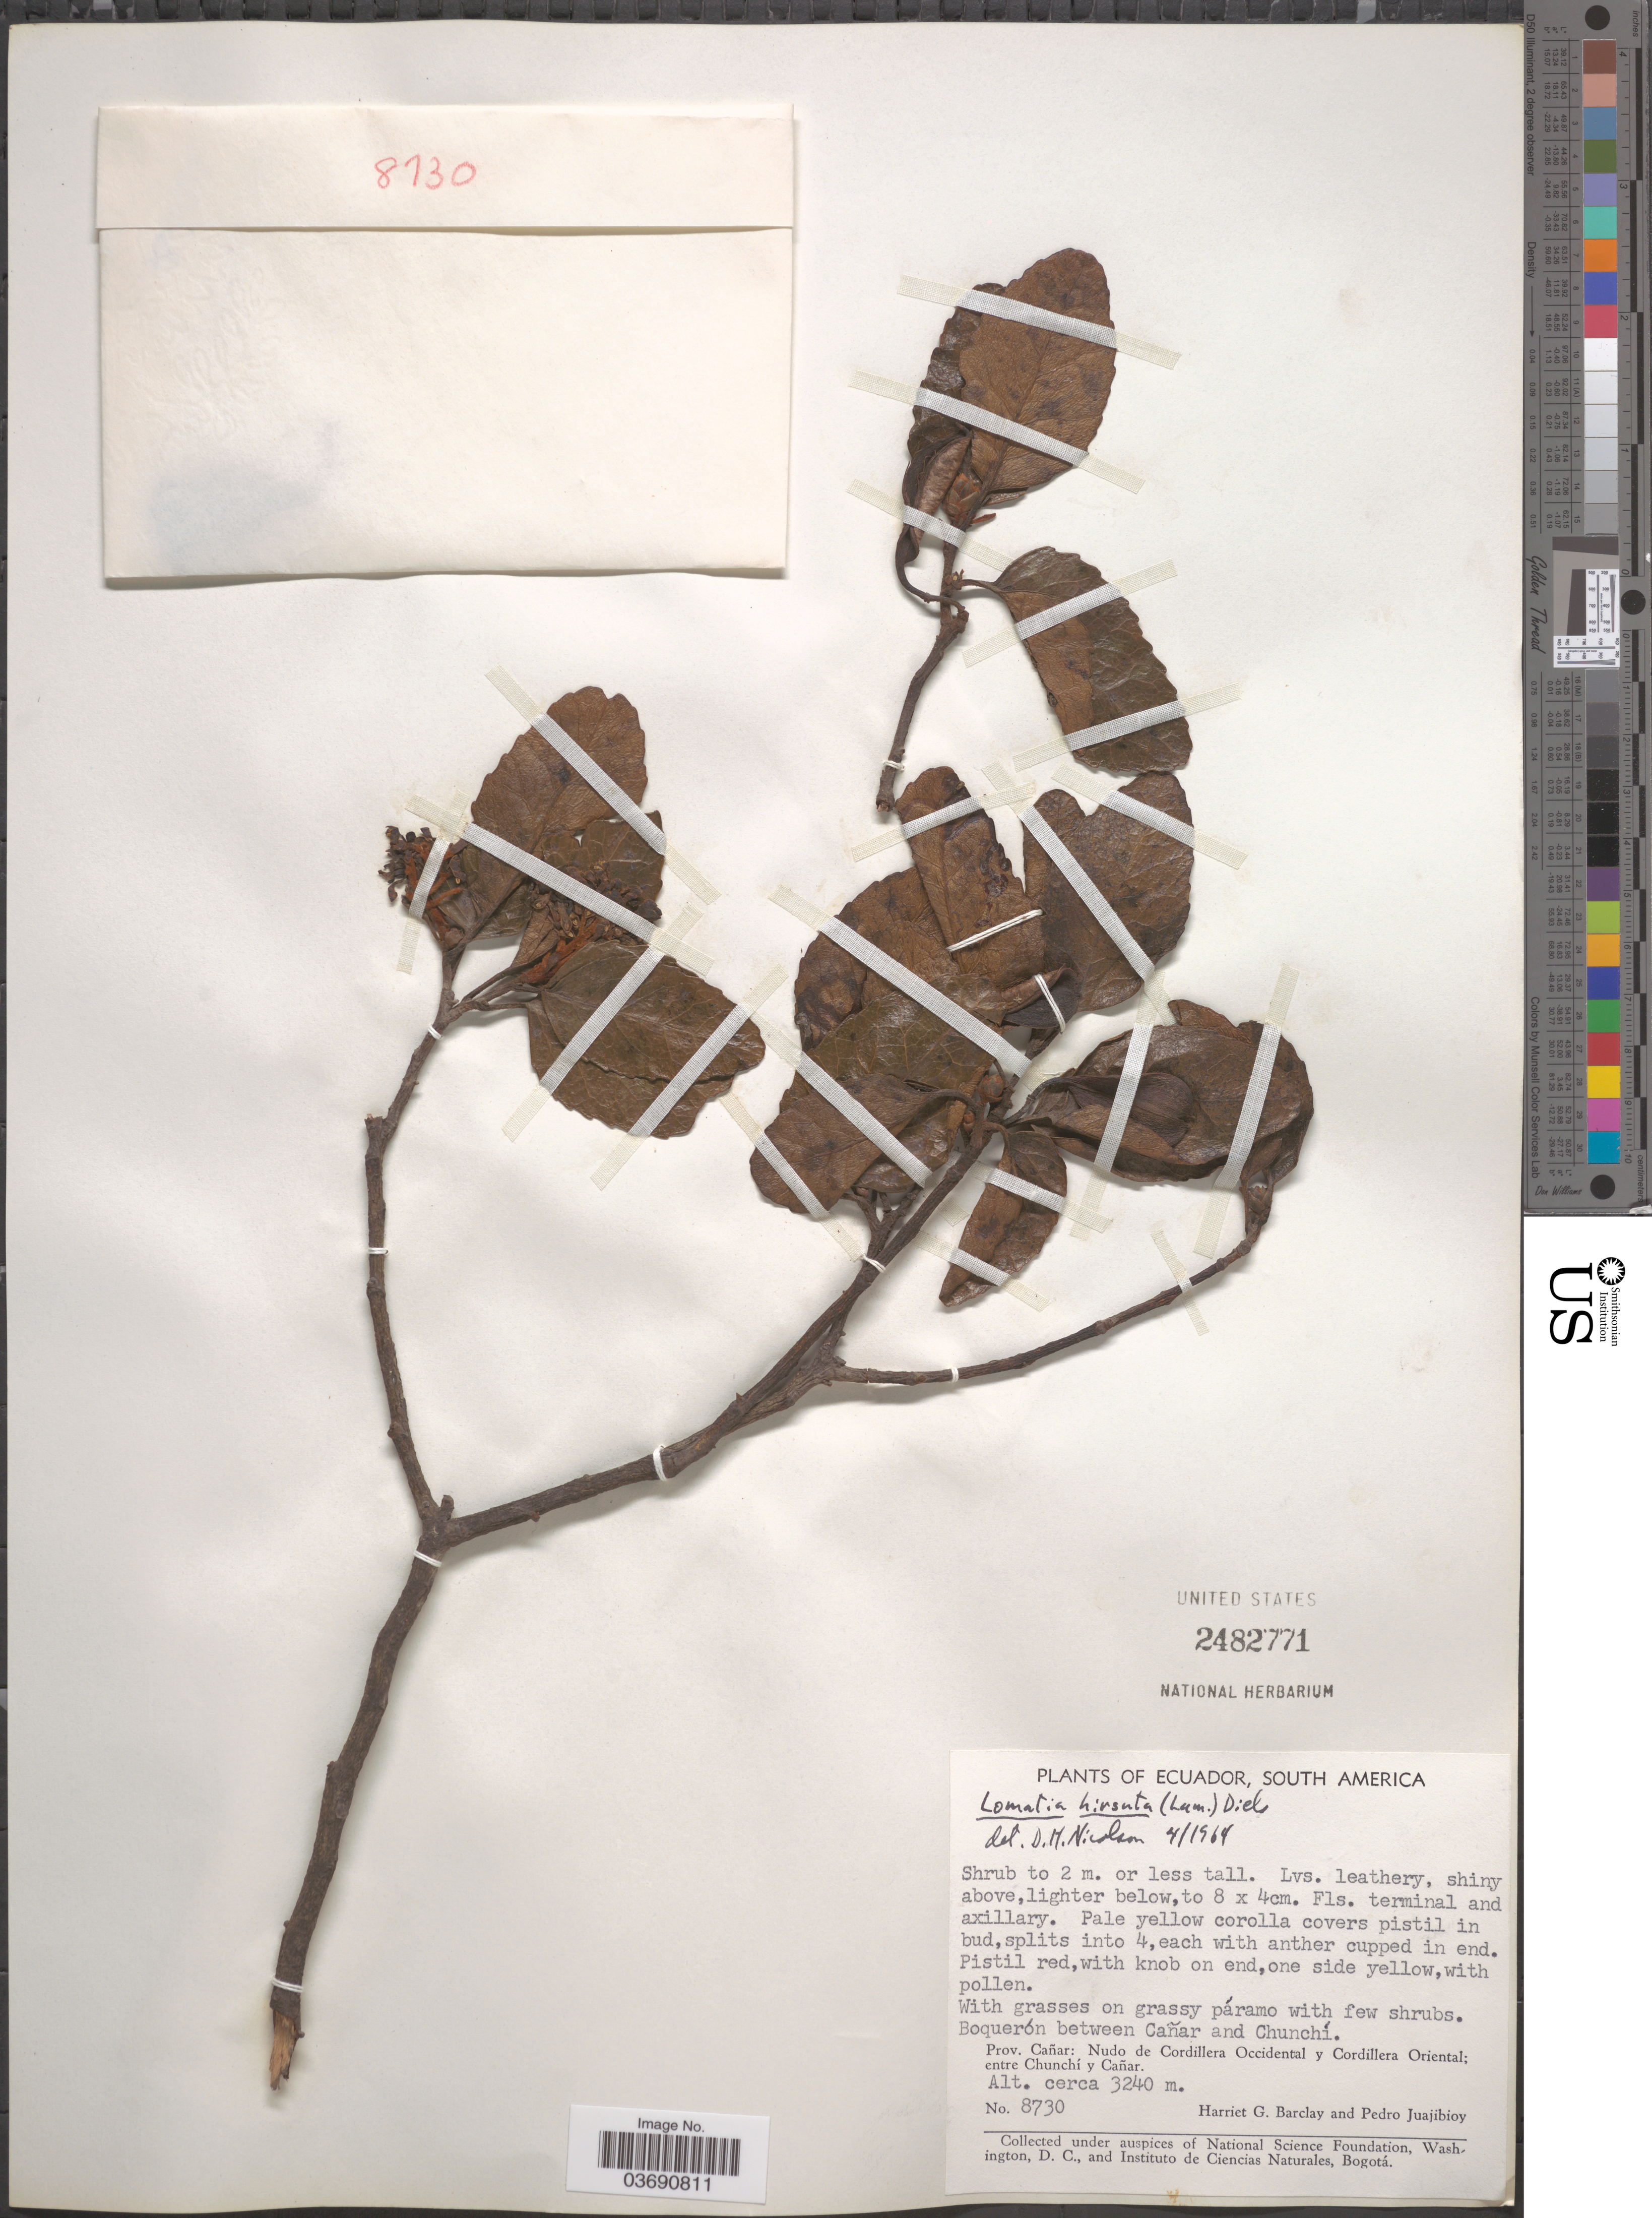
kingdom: Plantae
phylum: Tracheophyta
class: Magnoliopsida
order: Proteales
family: Proteaceae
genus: Lomatia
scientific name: Lomatia hirsuta subsp. hirsuta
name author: (Lam.) Diels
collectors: H. G. Barclay & P. Juajibioy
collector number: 8730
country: Ecuador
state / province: Cañar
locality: Boquerón between Cañar and Chunchí. Nudo de Cordillera Occidental y Cordillera Oriental; entre Chunchí y Cañar.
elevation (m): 3240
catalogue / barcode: US 2482771